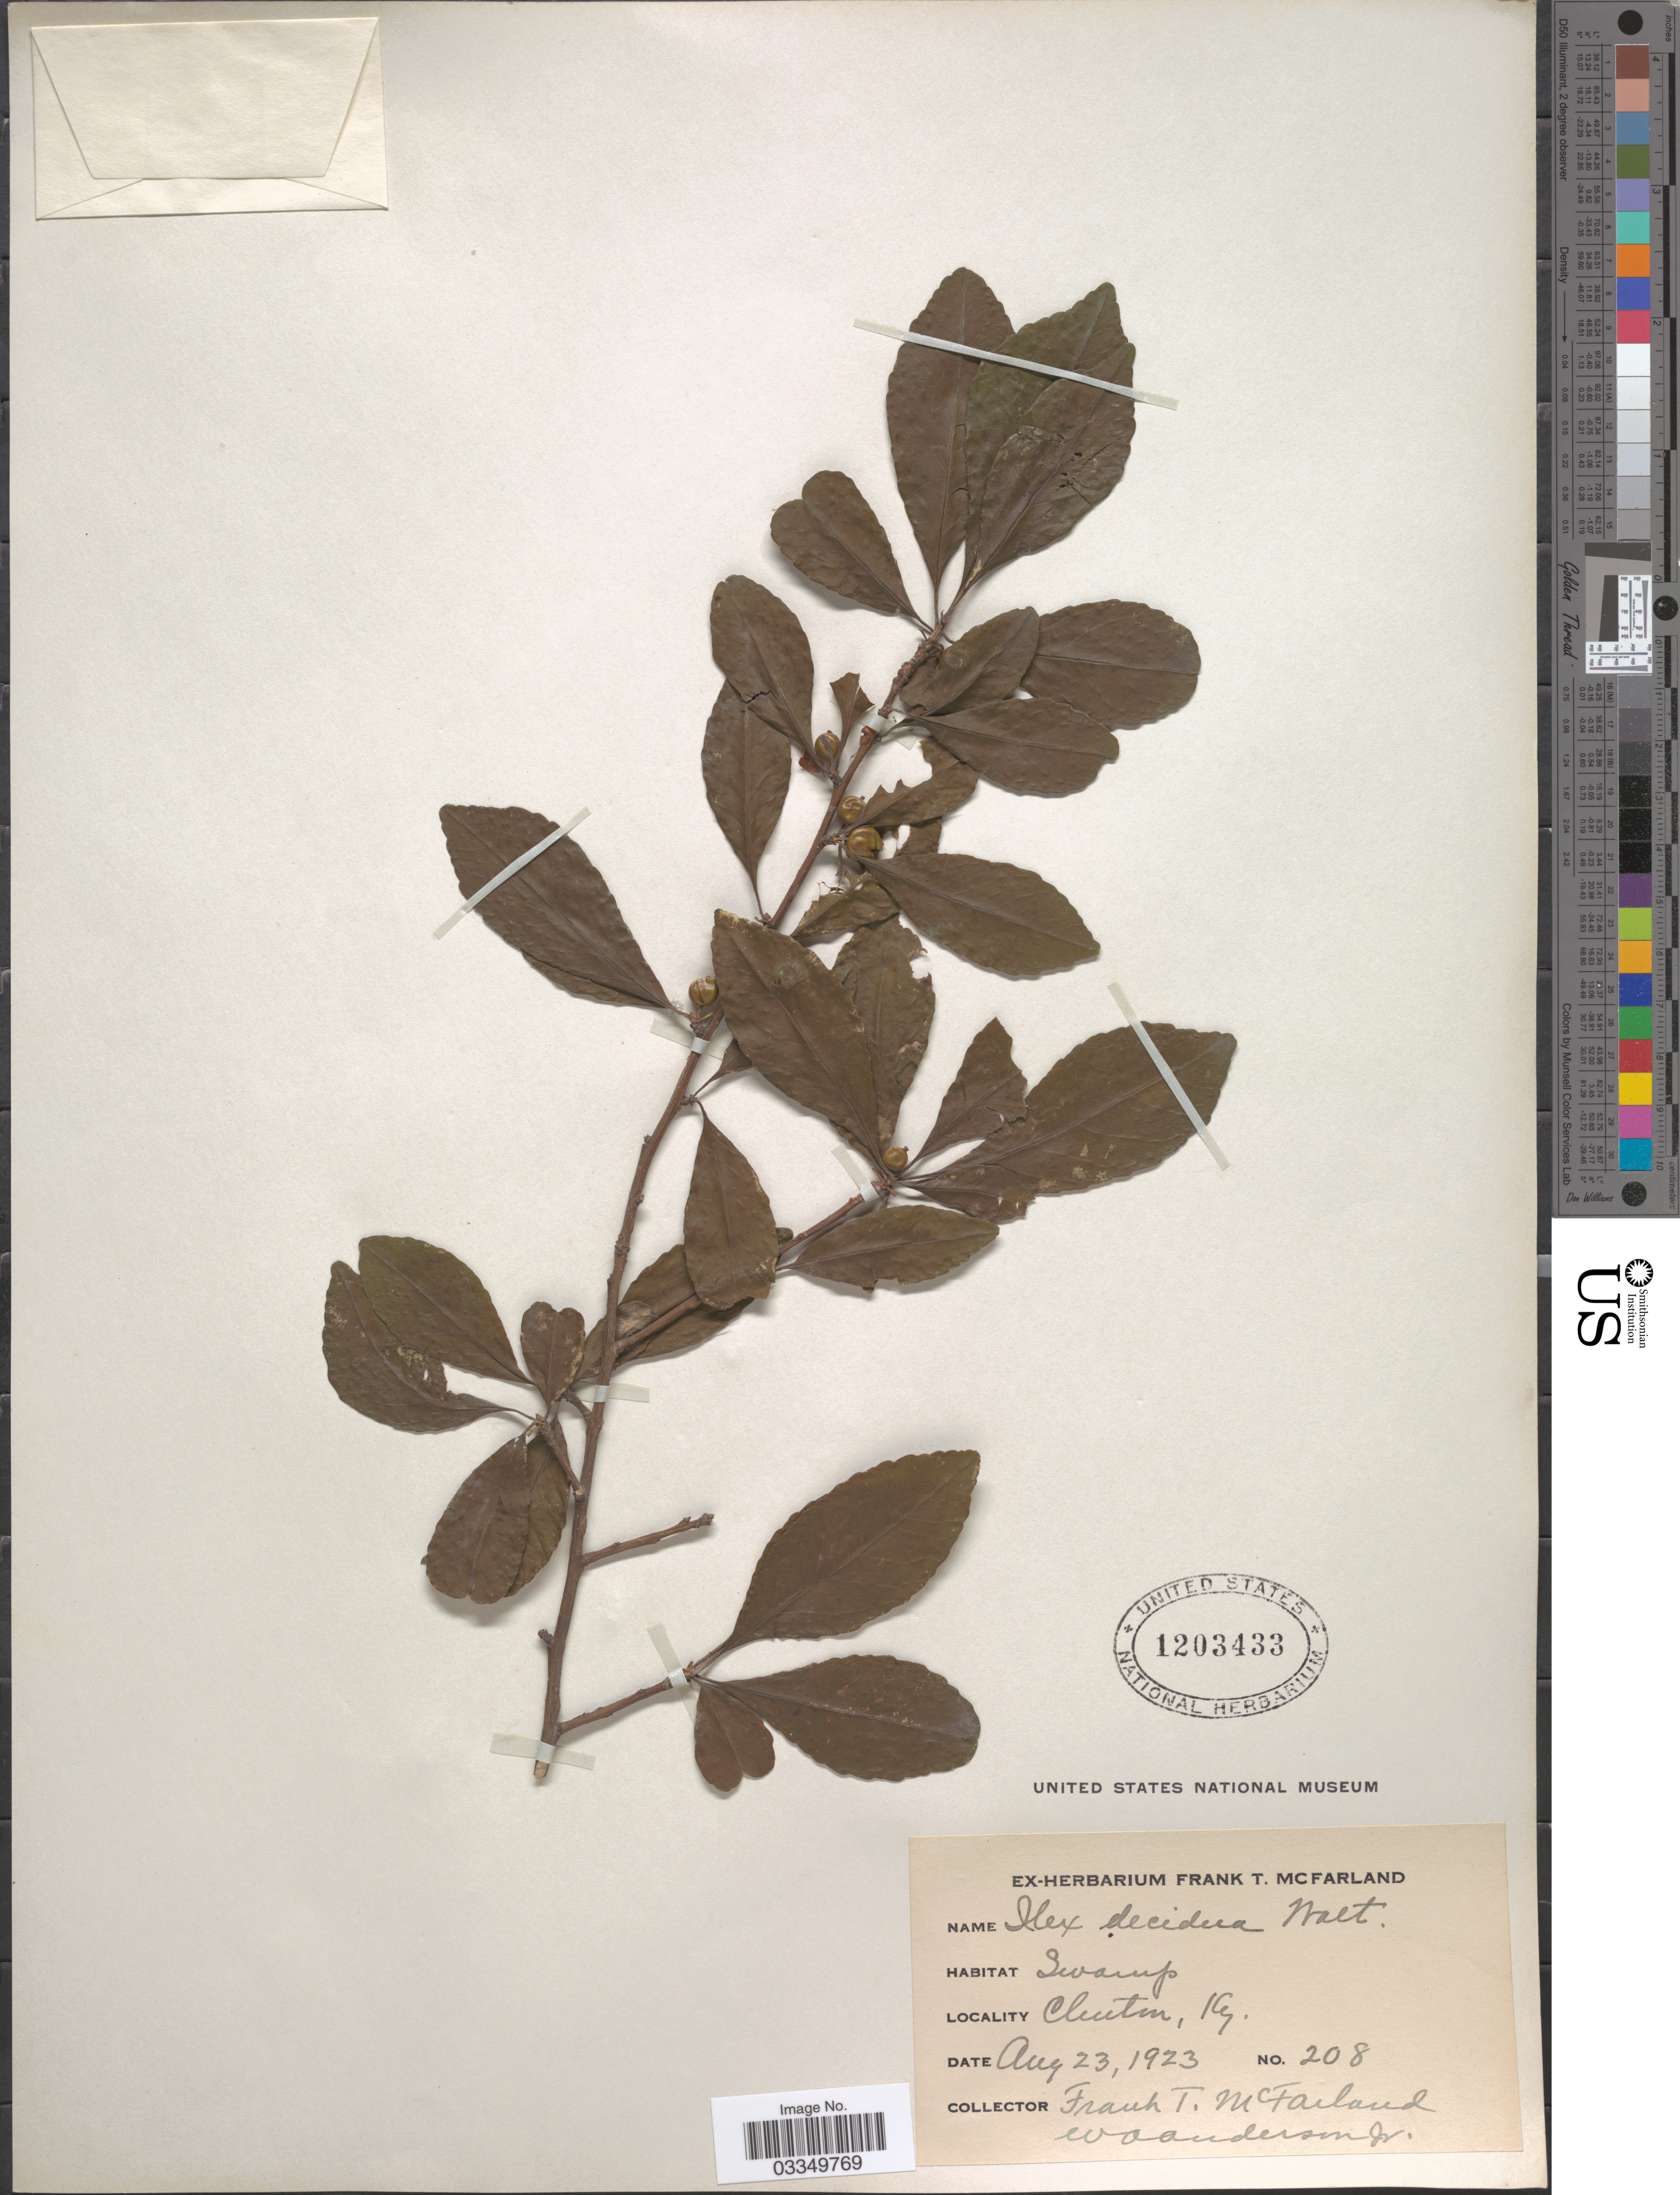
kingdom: Plantae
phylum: Tracheophyta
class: Magnoliopsida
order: Aquifoliales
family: Aquifoliaceae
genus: Ilex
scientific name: Ilex decidua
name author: Walter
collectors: F. McFarland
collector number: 208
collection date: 1923-08-23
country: United States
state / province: Kentucky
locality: Clinton.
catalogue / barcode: US 1203433